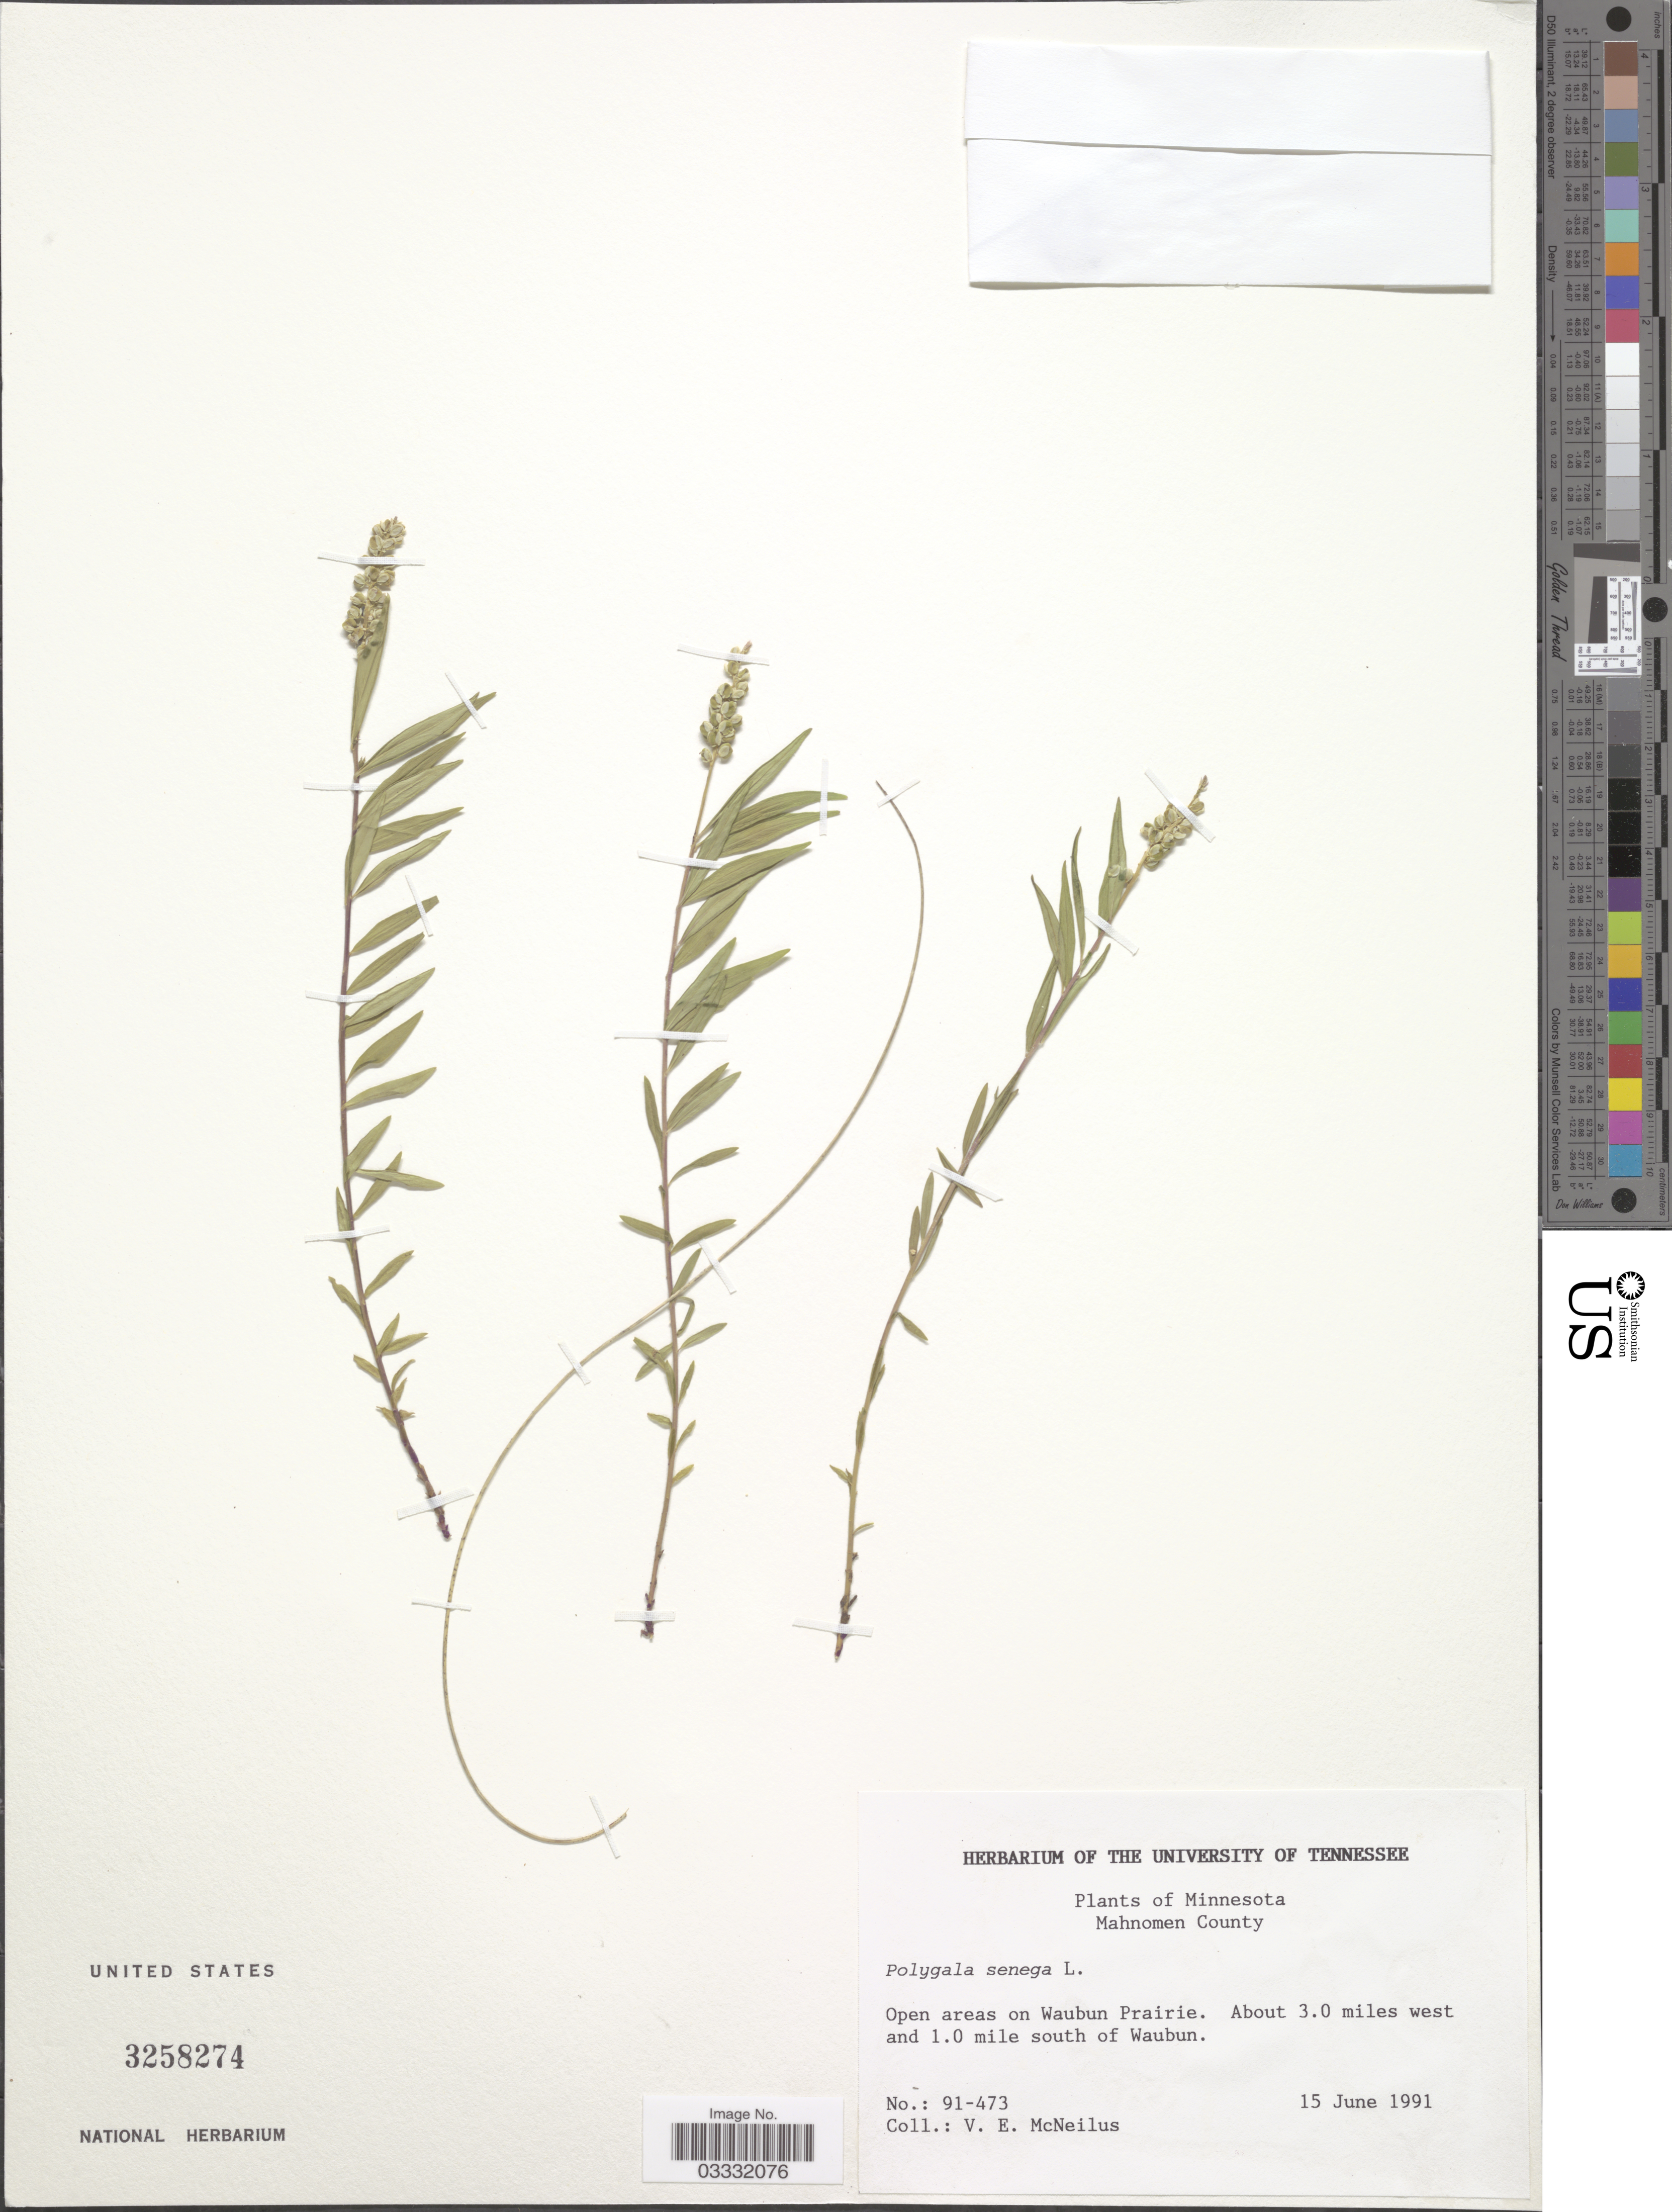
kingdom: Plantae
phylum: Tracheophyta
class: Magnoliopsida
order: Fabales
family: Polygalaceae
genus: Polygala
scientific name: Polygala senega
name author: L.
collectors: V. Mcneilus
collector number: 91-473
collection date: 1991-06-15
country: United States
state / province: Minnesota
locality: Mahnomen County. Open areas on Waubun Prairie. About 3.0 miles west and 1.0 mile south of Waubun.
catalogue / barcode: US 3258274